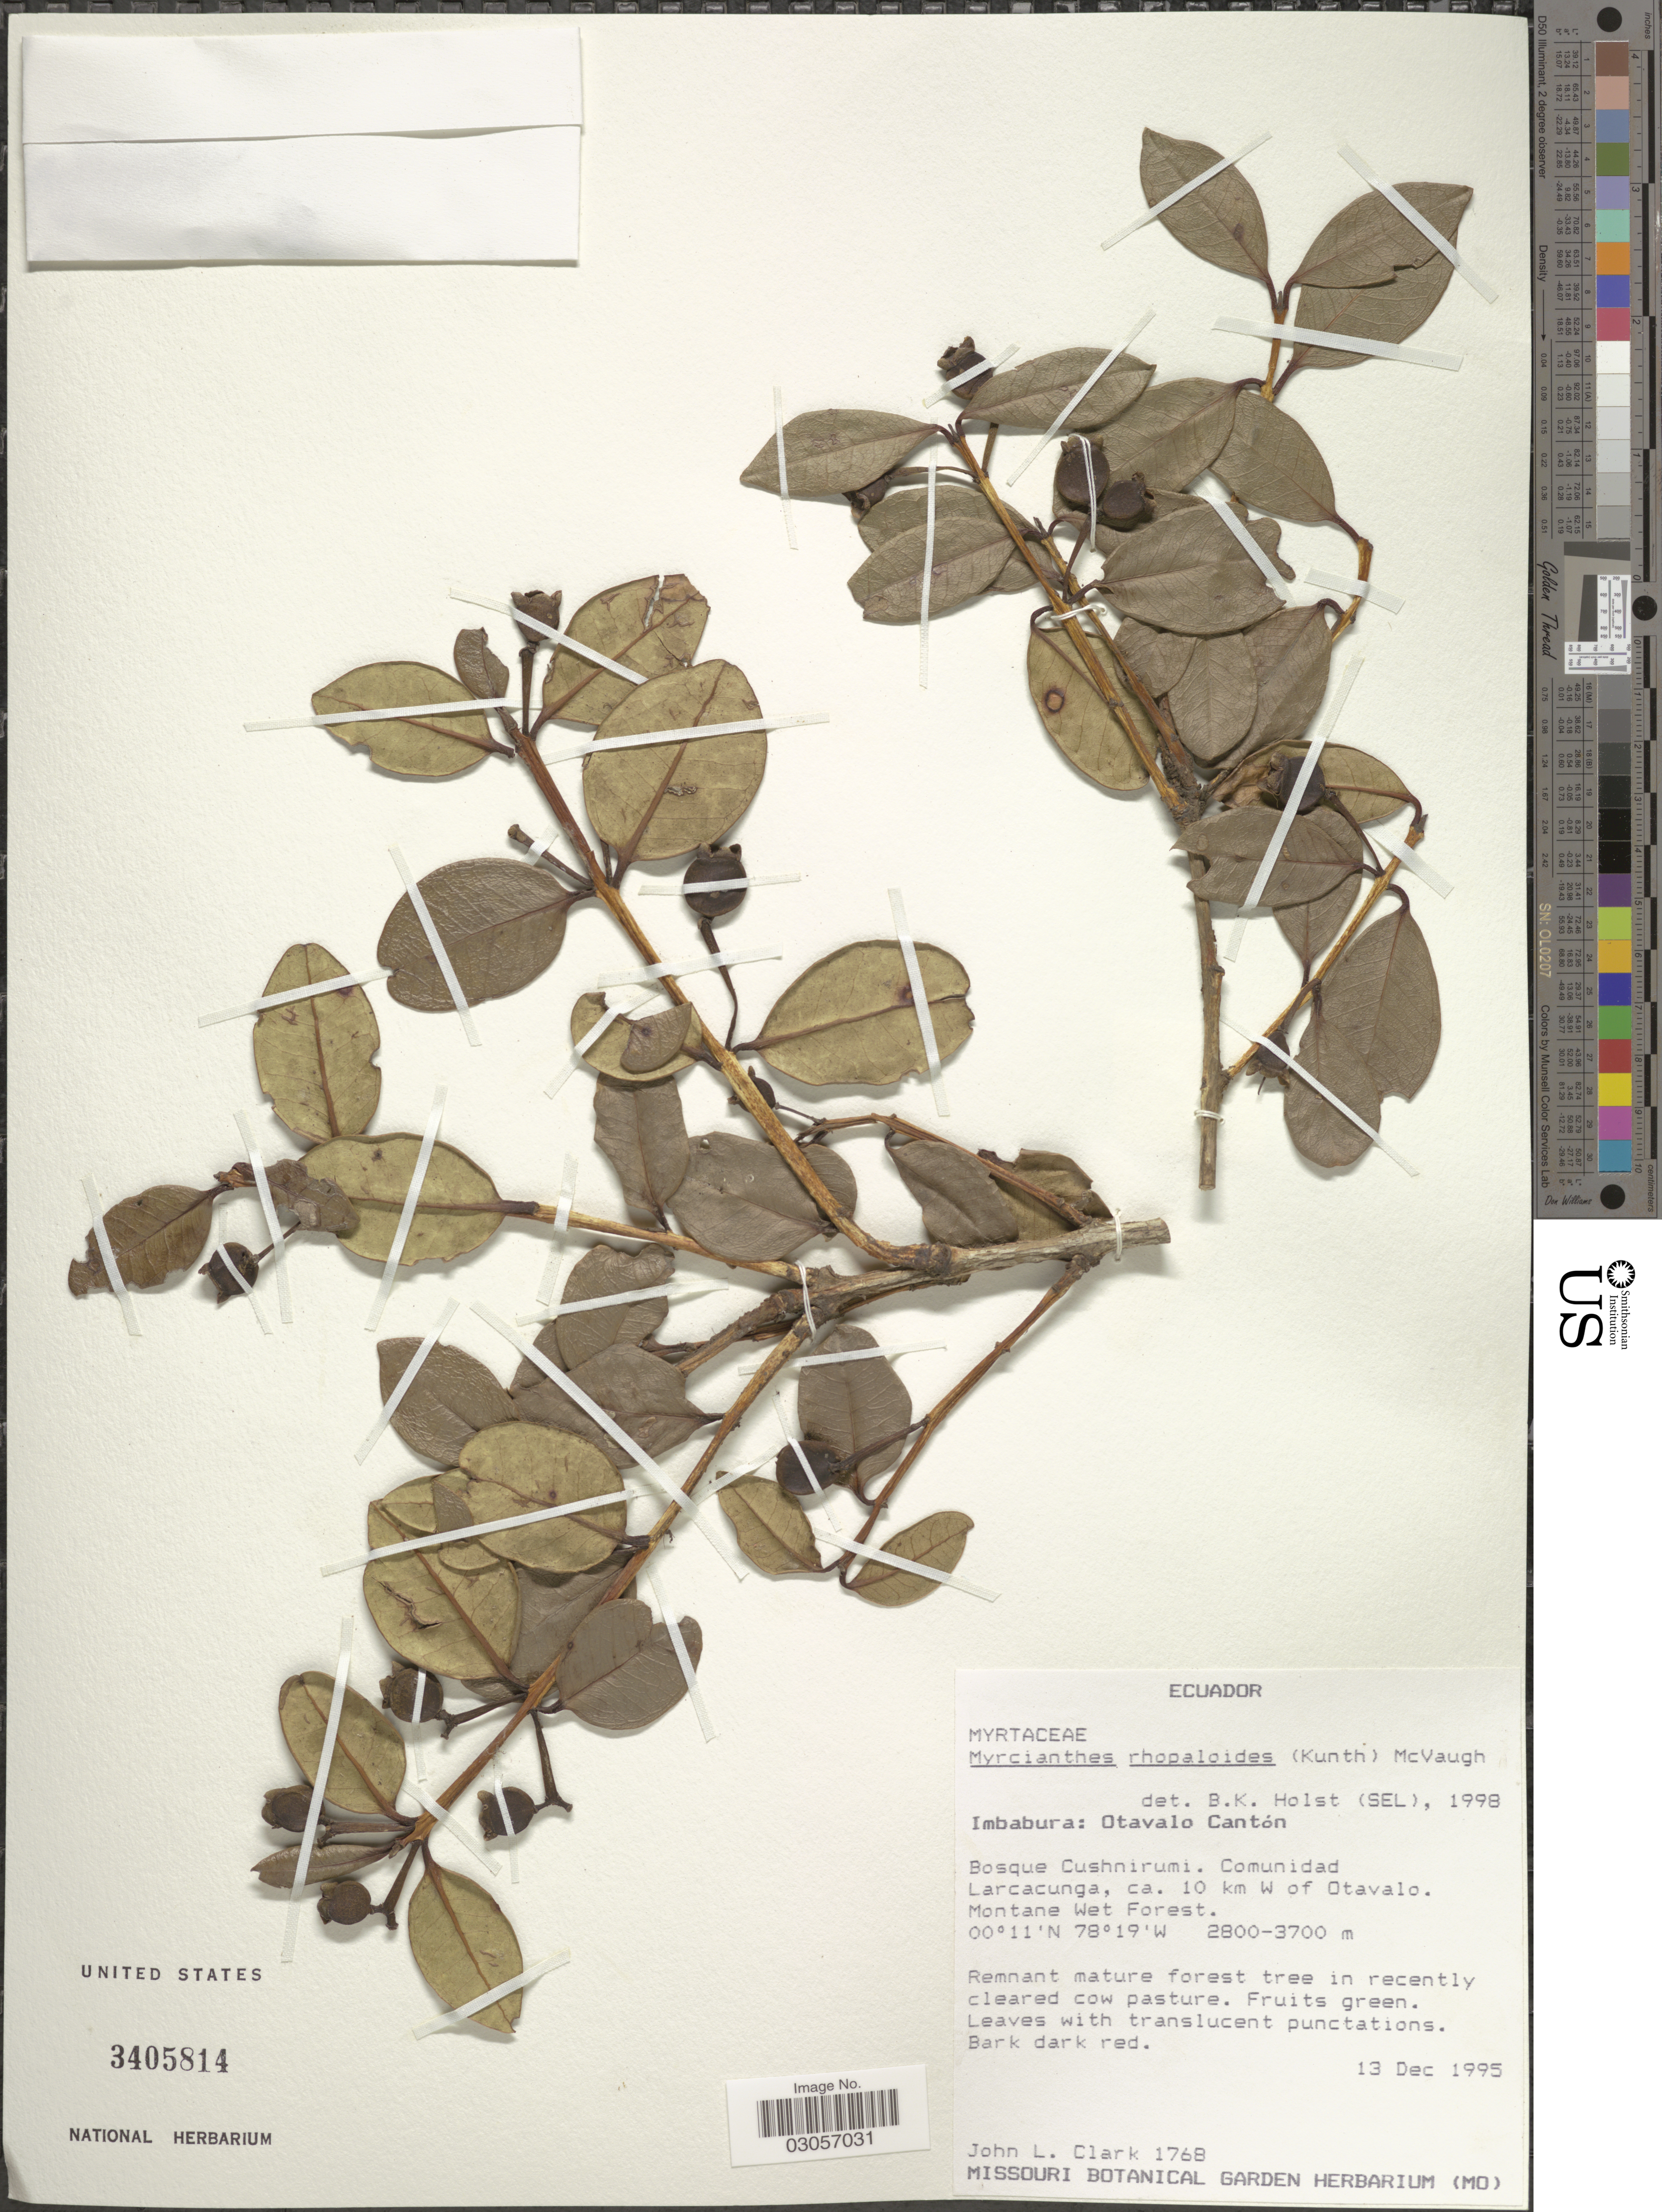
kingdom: Plantae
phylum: Tracheophyta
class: Magnoliopsida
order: Myrtales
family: Myrtaceae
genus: Myrcianthes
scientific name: Myrcianthes rhopaloides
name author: (Kunth) McVaugh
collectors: J. L. Clark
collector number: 1768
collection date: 1995-12-13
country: Ecuador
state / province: Imbabura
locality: Otavalo Cantón, Bosque Cushnirumi. Comunidad Larcacunga, ca. 10 km W of Otavalo.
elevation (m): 2800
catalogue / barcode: US 3405814